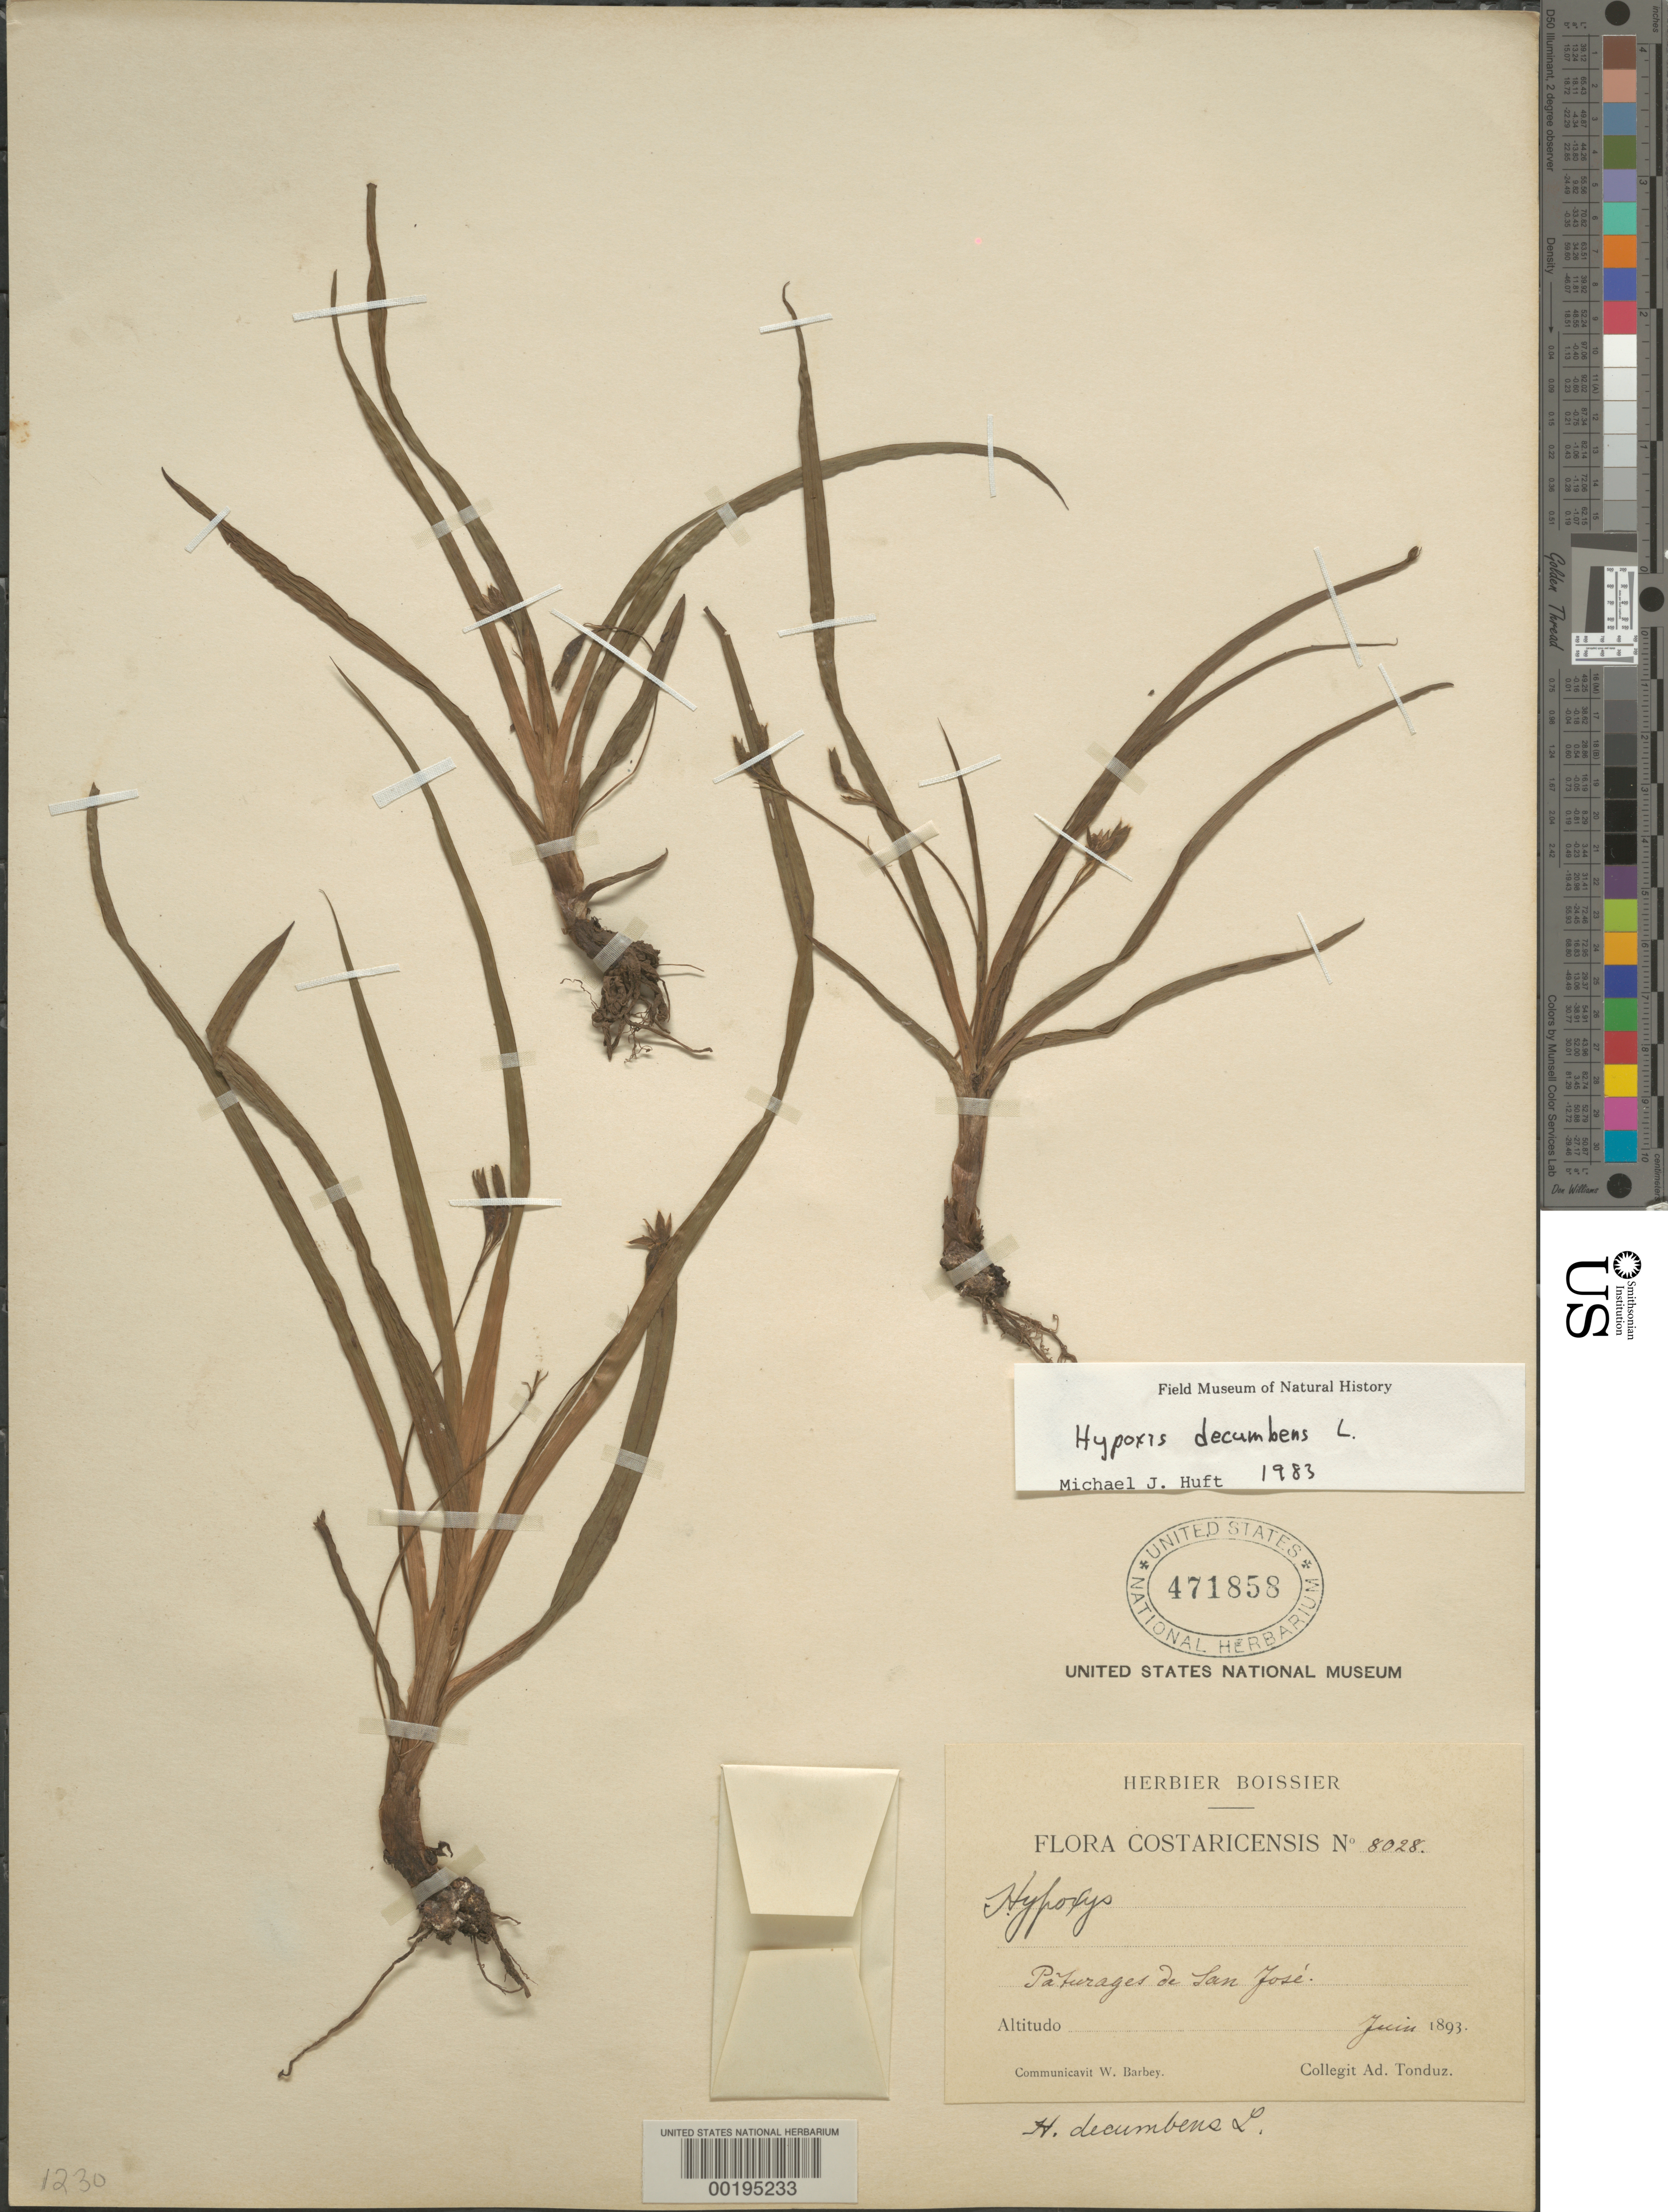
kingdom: Plantae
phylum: Tracheophyta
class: Liliopsida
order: Asparagales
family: Hypoxidaceae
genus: Hypoxis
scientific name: Hypoxis decumbens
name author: L.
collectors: A. Tunduz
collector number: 8028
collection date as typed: Jun 1893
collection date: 1893-06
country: Costa Rica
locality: Paturages de San Jose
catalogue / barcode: US 471858